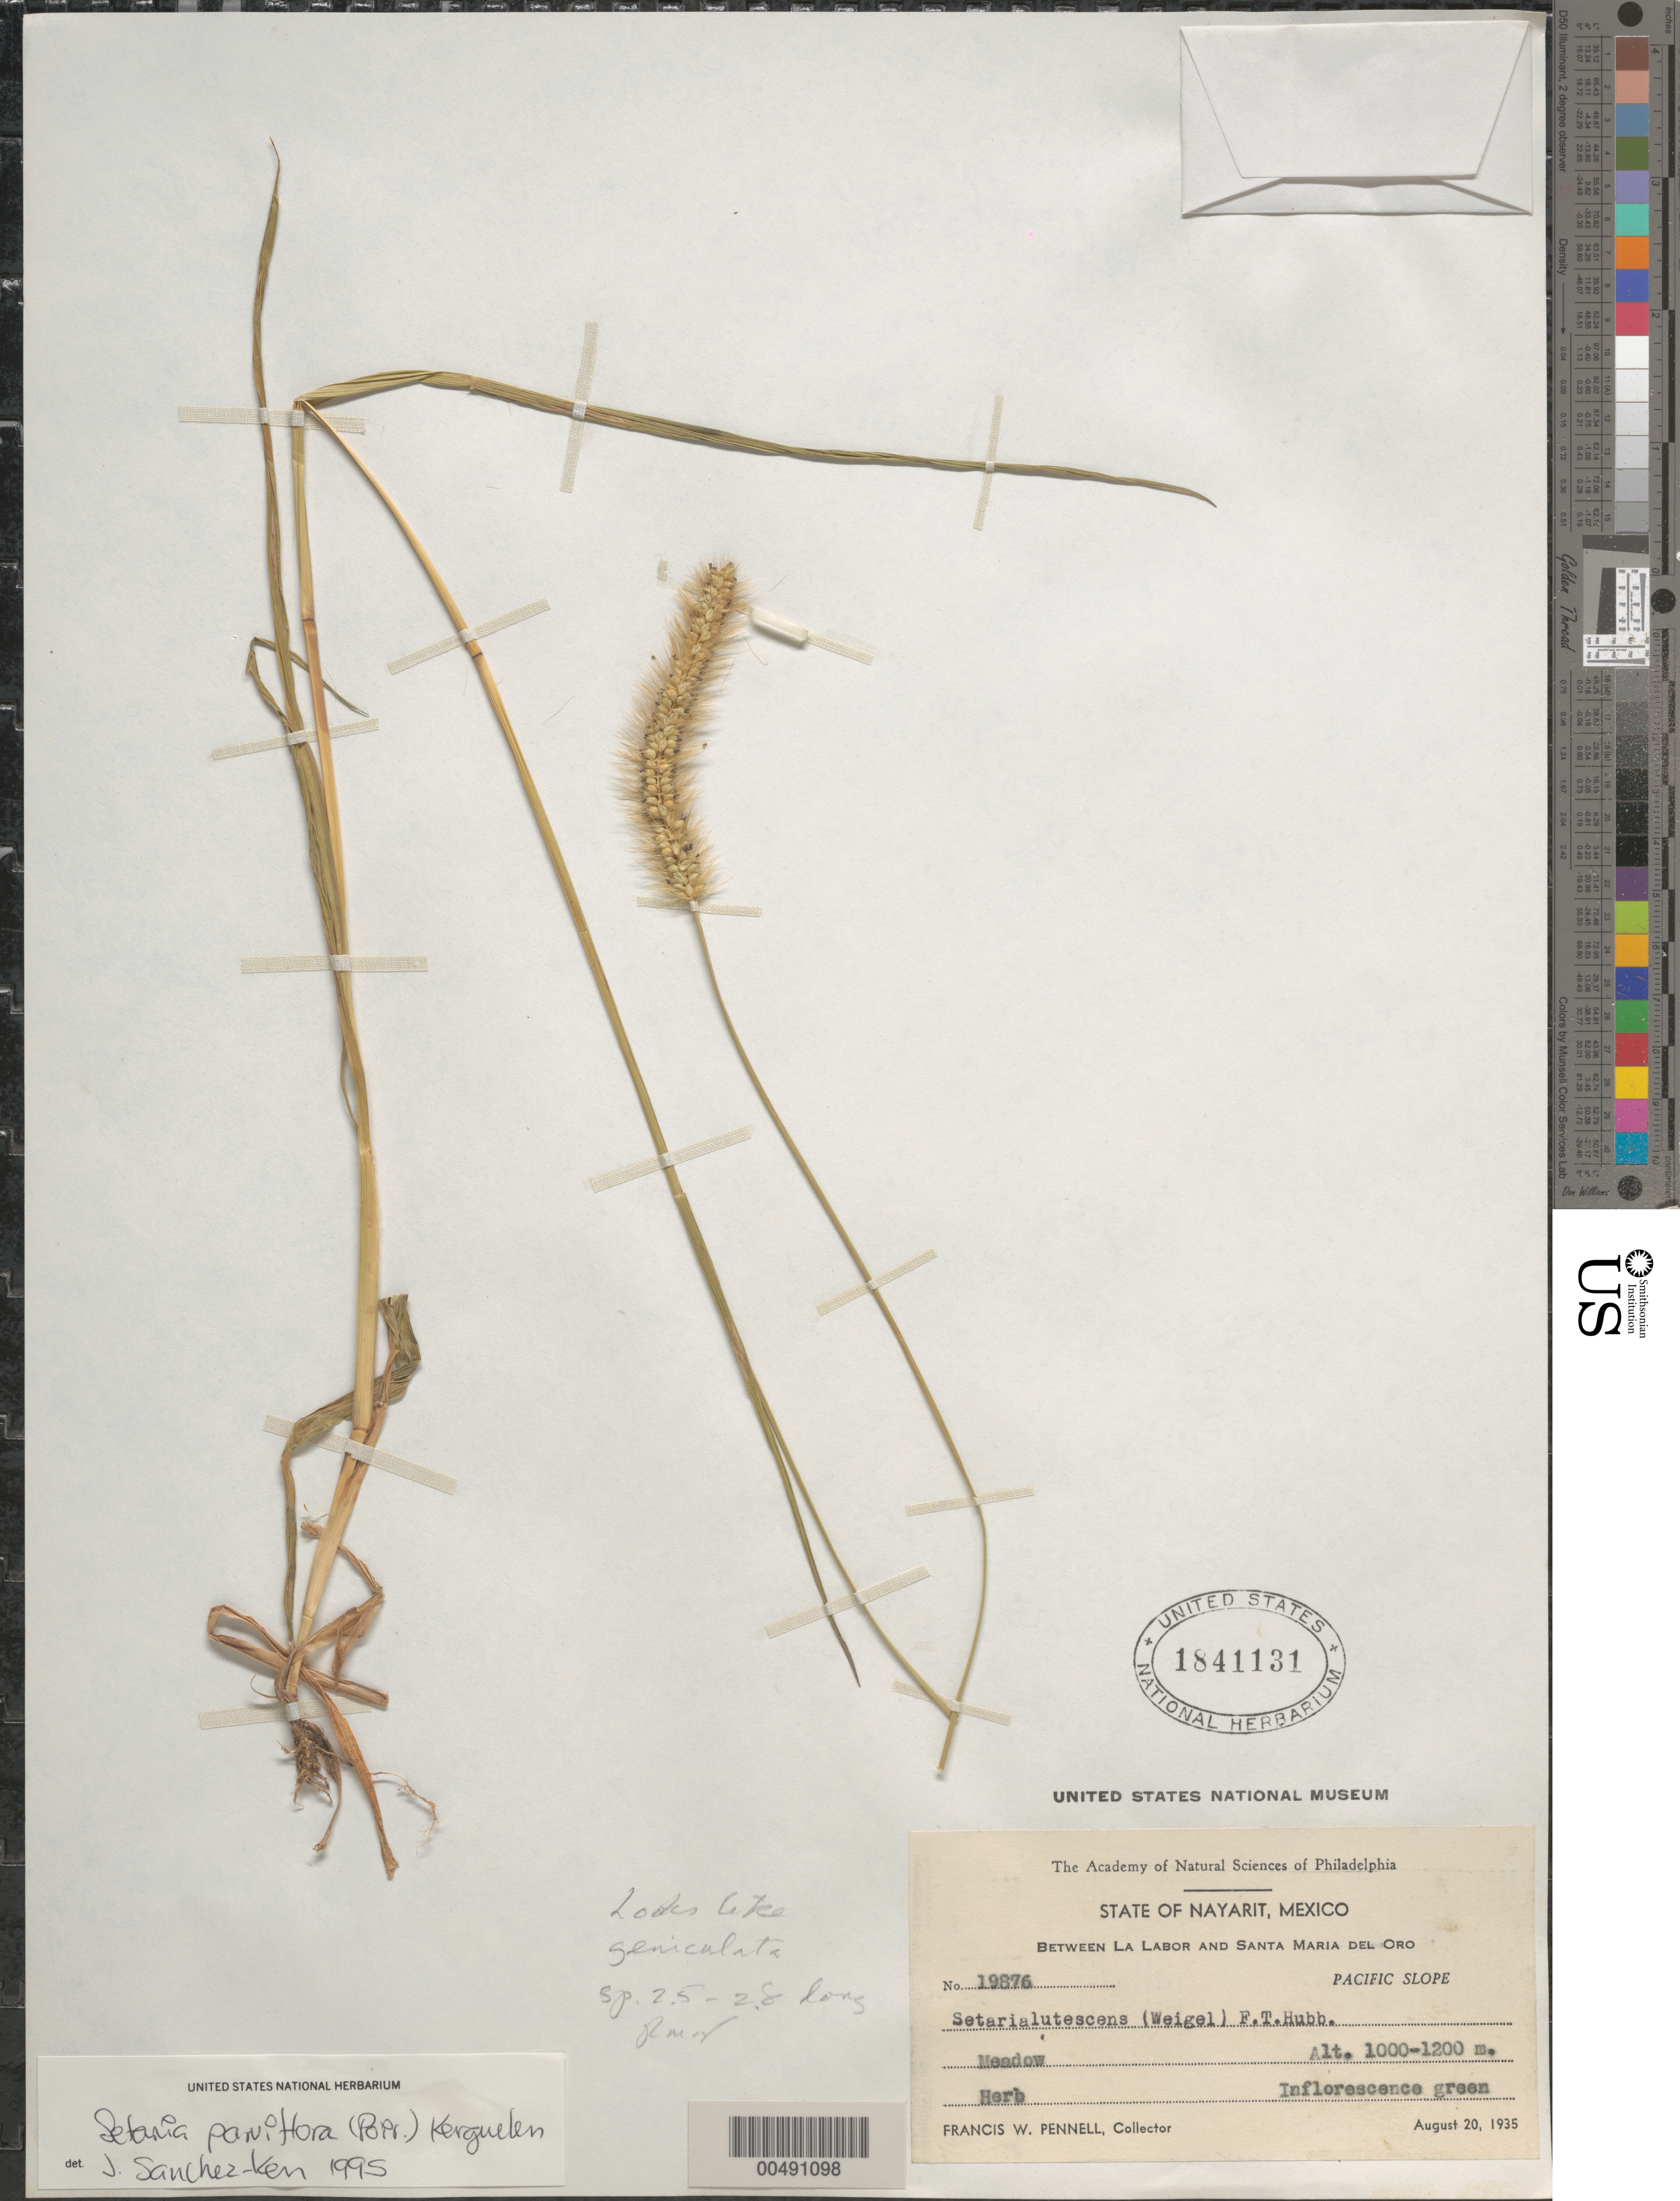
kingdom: Plantae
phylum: Tracheophyta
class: Liliopsida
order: Poales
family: Poaceae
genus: Setaria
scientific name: Setaria parviflora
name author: (Poir.) Kerguélen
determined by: Sánchez-Ken, J. G.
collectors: F. W. Pennell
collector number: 19876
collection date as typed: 20 Aug 1935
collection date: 1935-08-20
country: Mexico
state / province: Nayarit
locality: Between La Labor and Santa Maria del Oro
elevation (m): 1000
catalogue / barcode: US 1841131